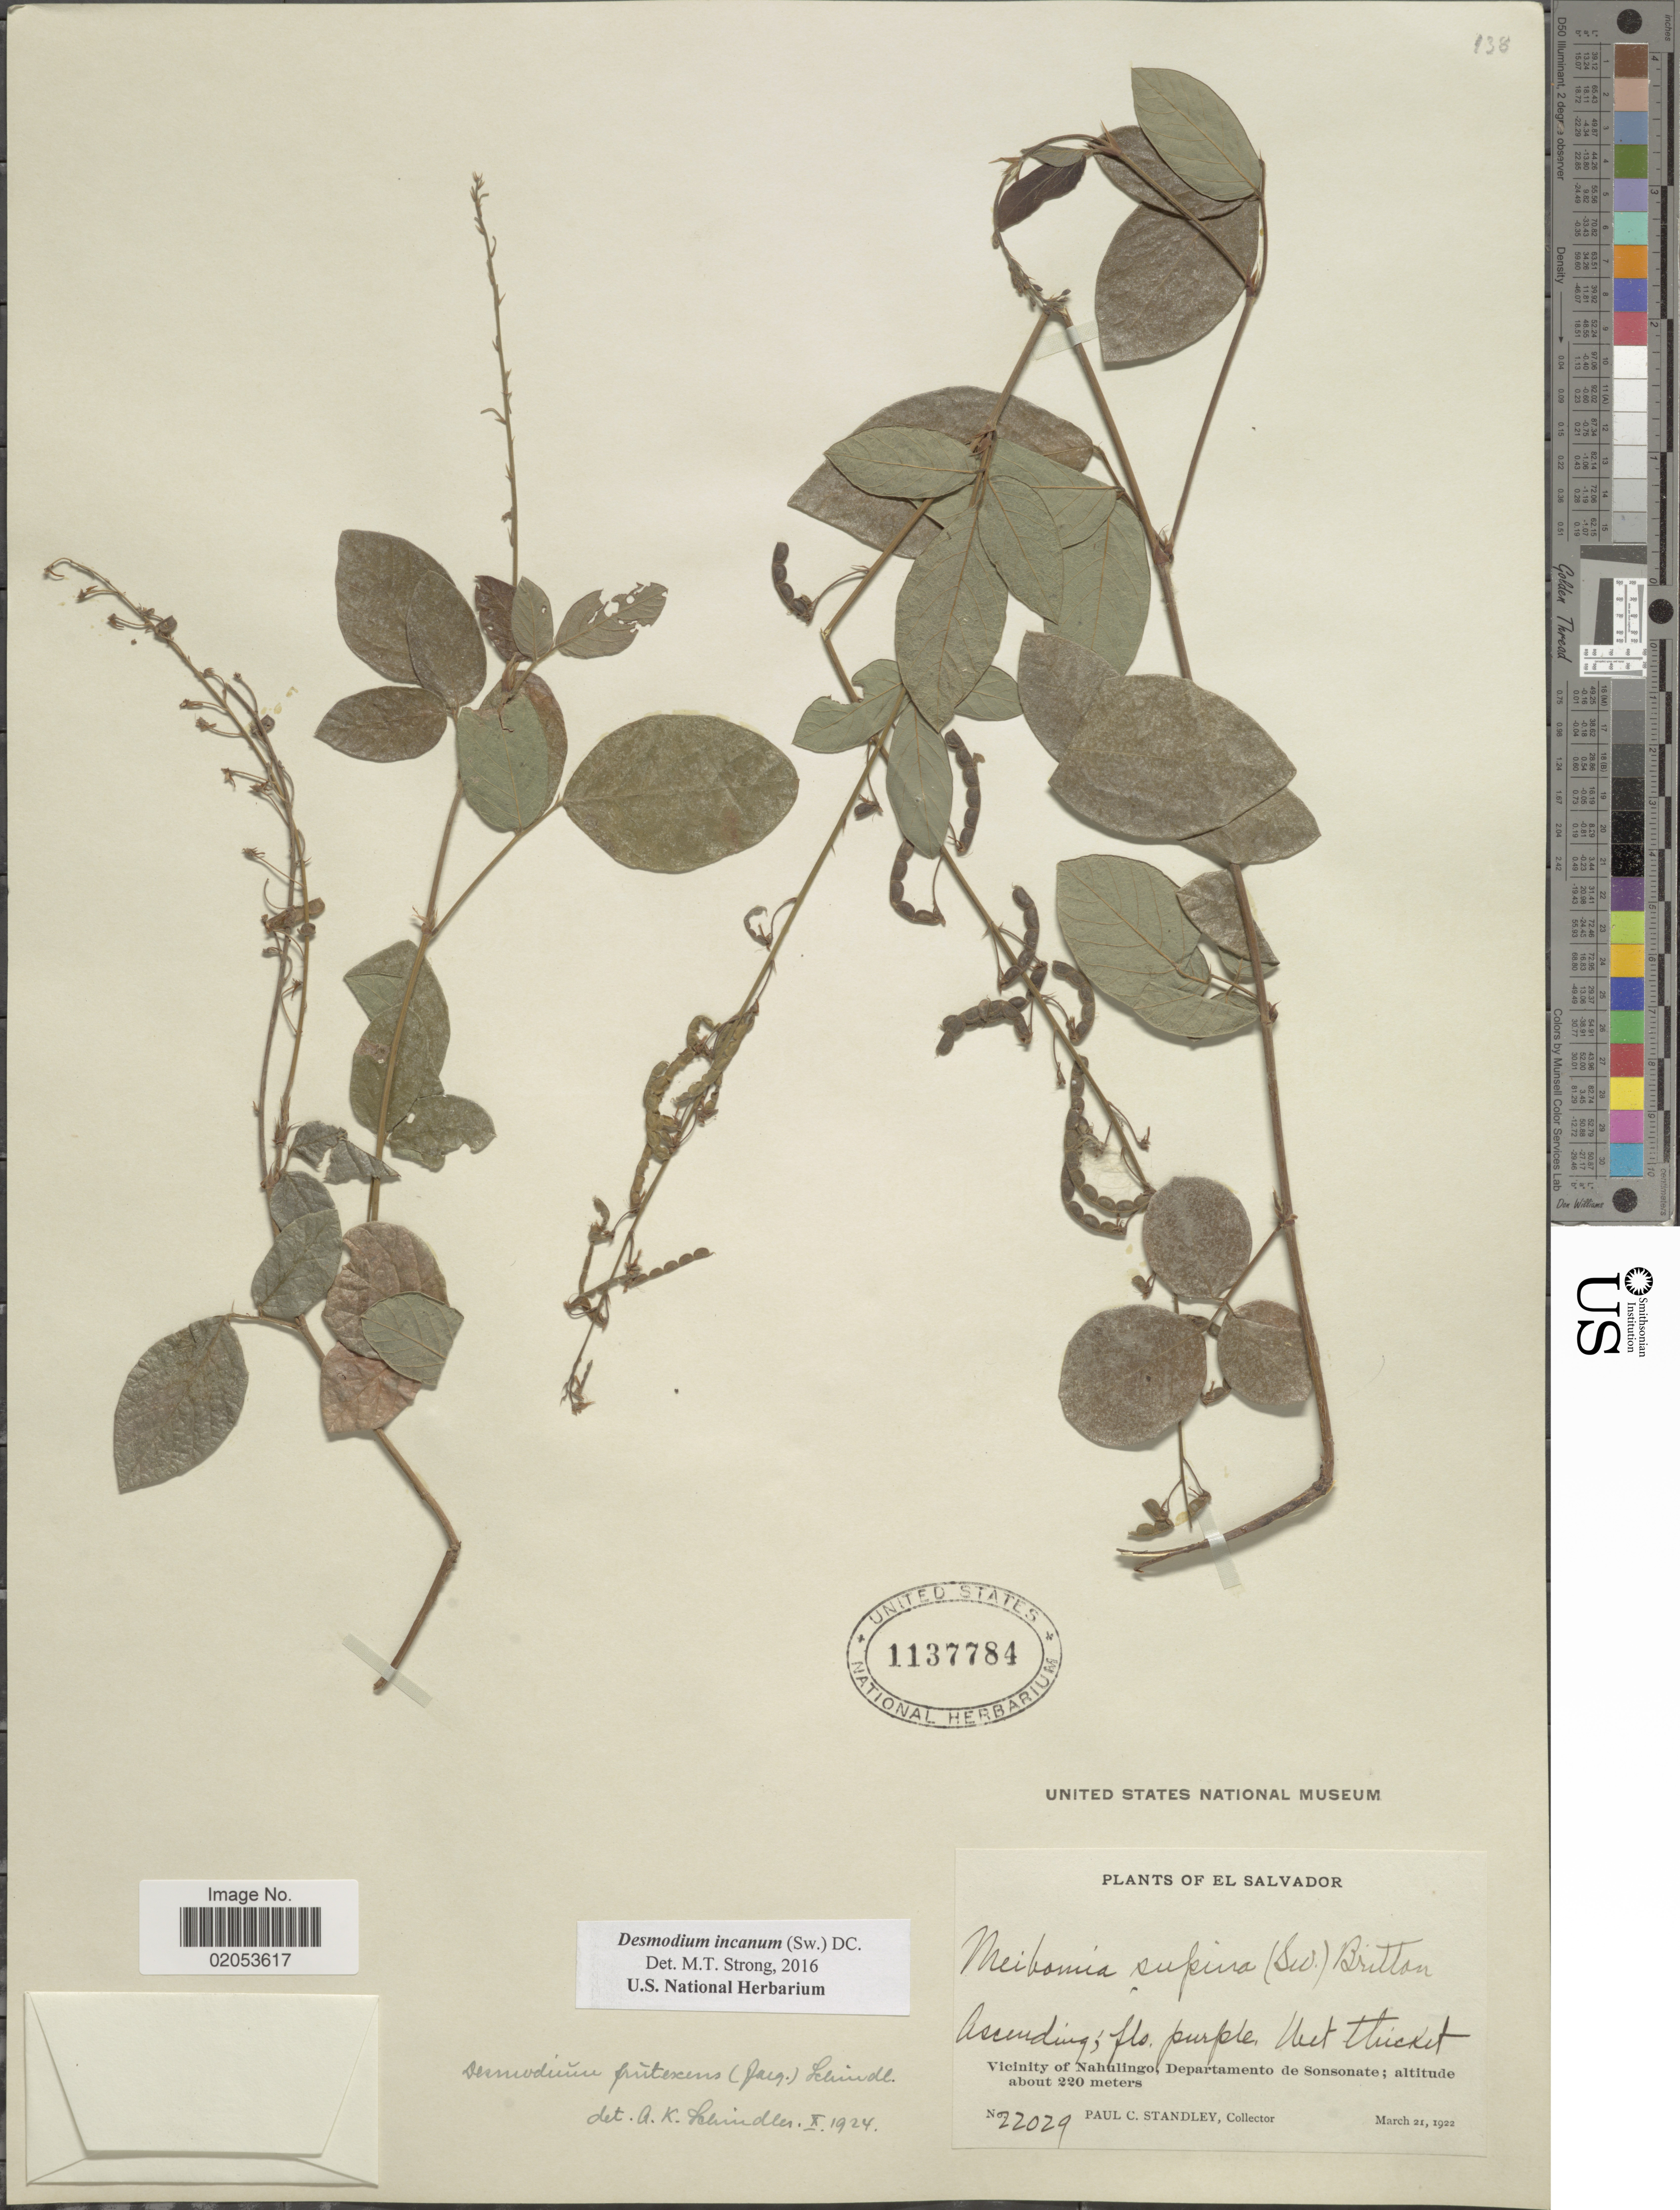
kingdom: Plantae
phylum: Tracheophyta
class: Magnoliopsida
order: Fabales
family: Fabaceae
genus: Desmodium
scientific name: Desmodium incanum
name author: (Sw.) DC.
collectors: P. C. Standley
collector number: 22029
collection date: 1922-03-21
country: El Salvador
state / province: Sonsonate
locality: Wet thicket, vicinity of Nahulingo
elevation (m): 220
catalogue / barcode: US 1137784